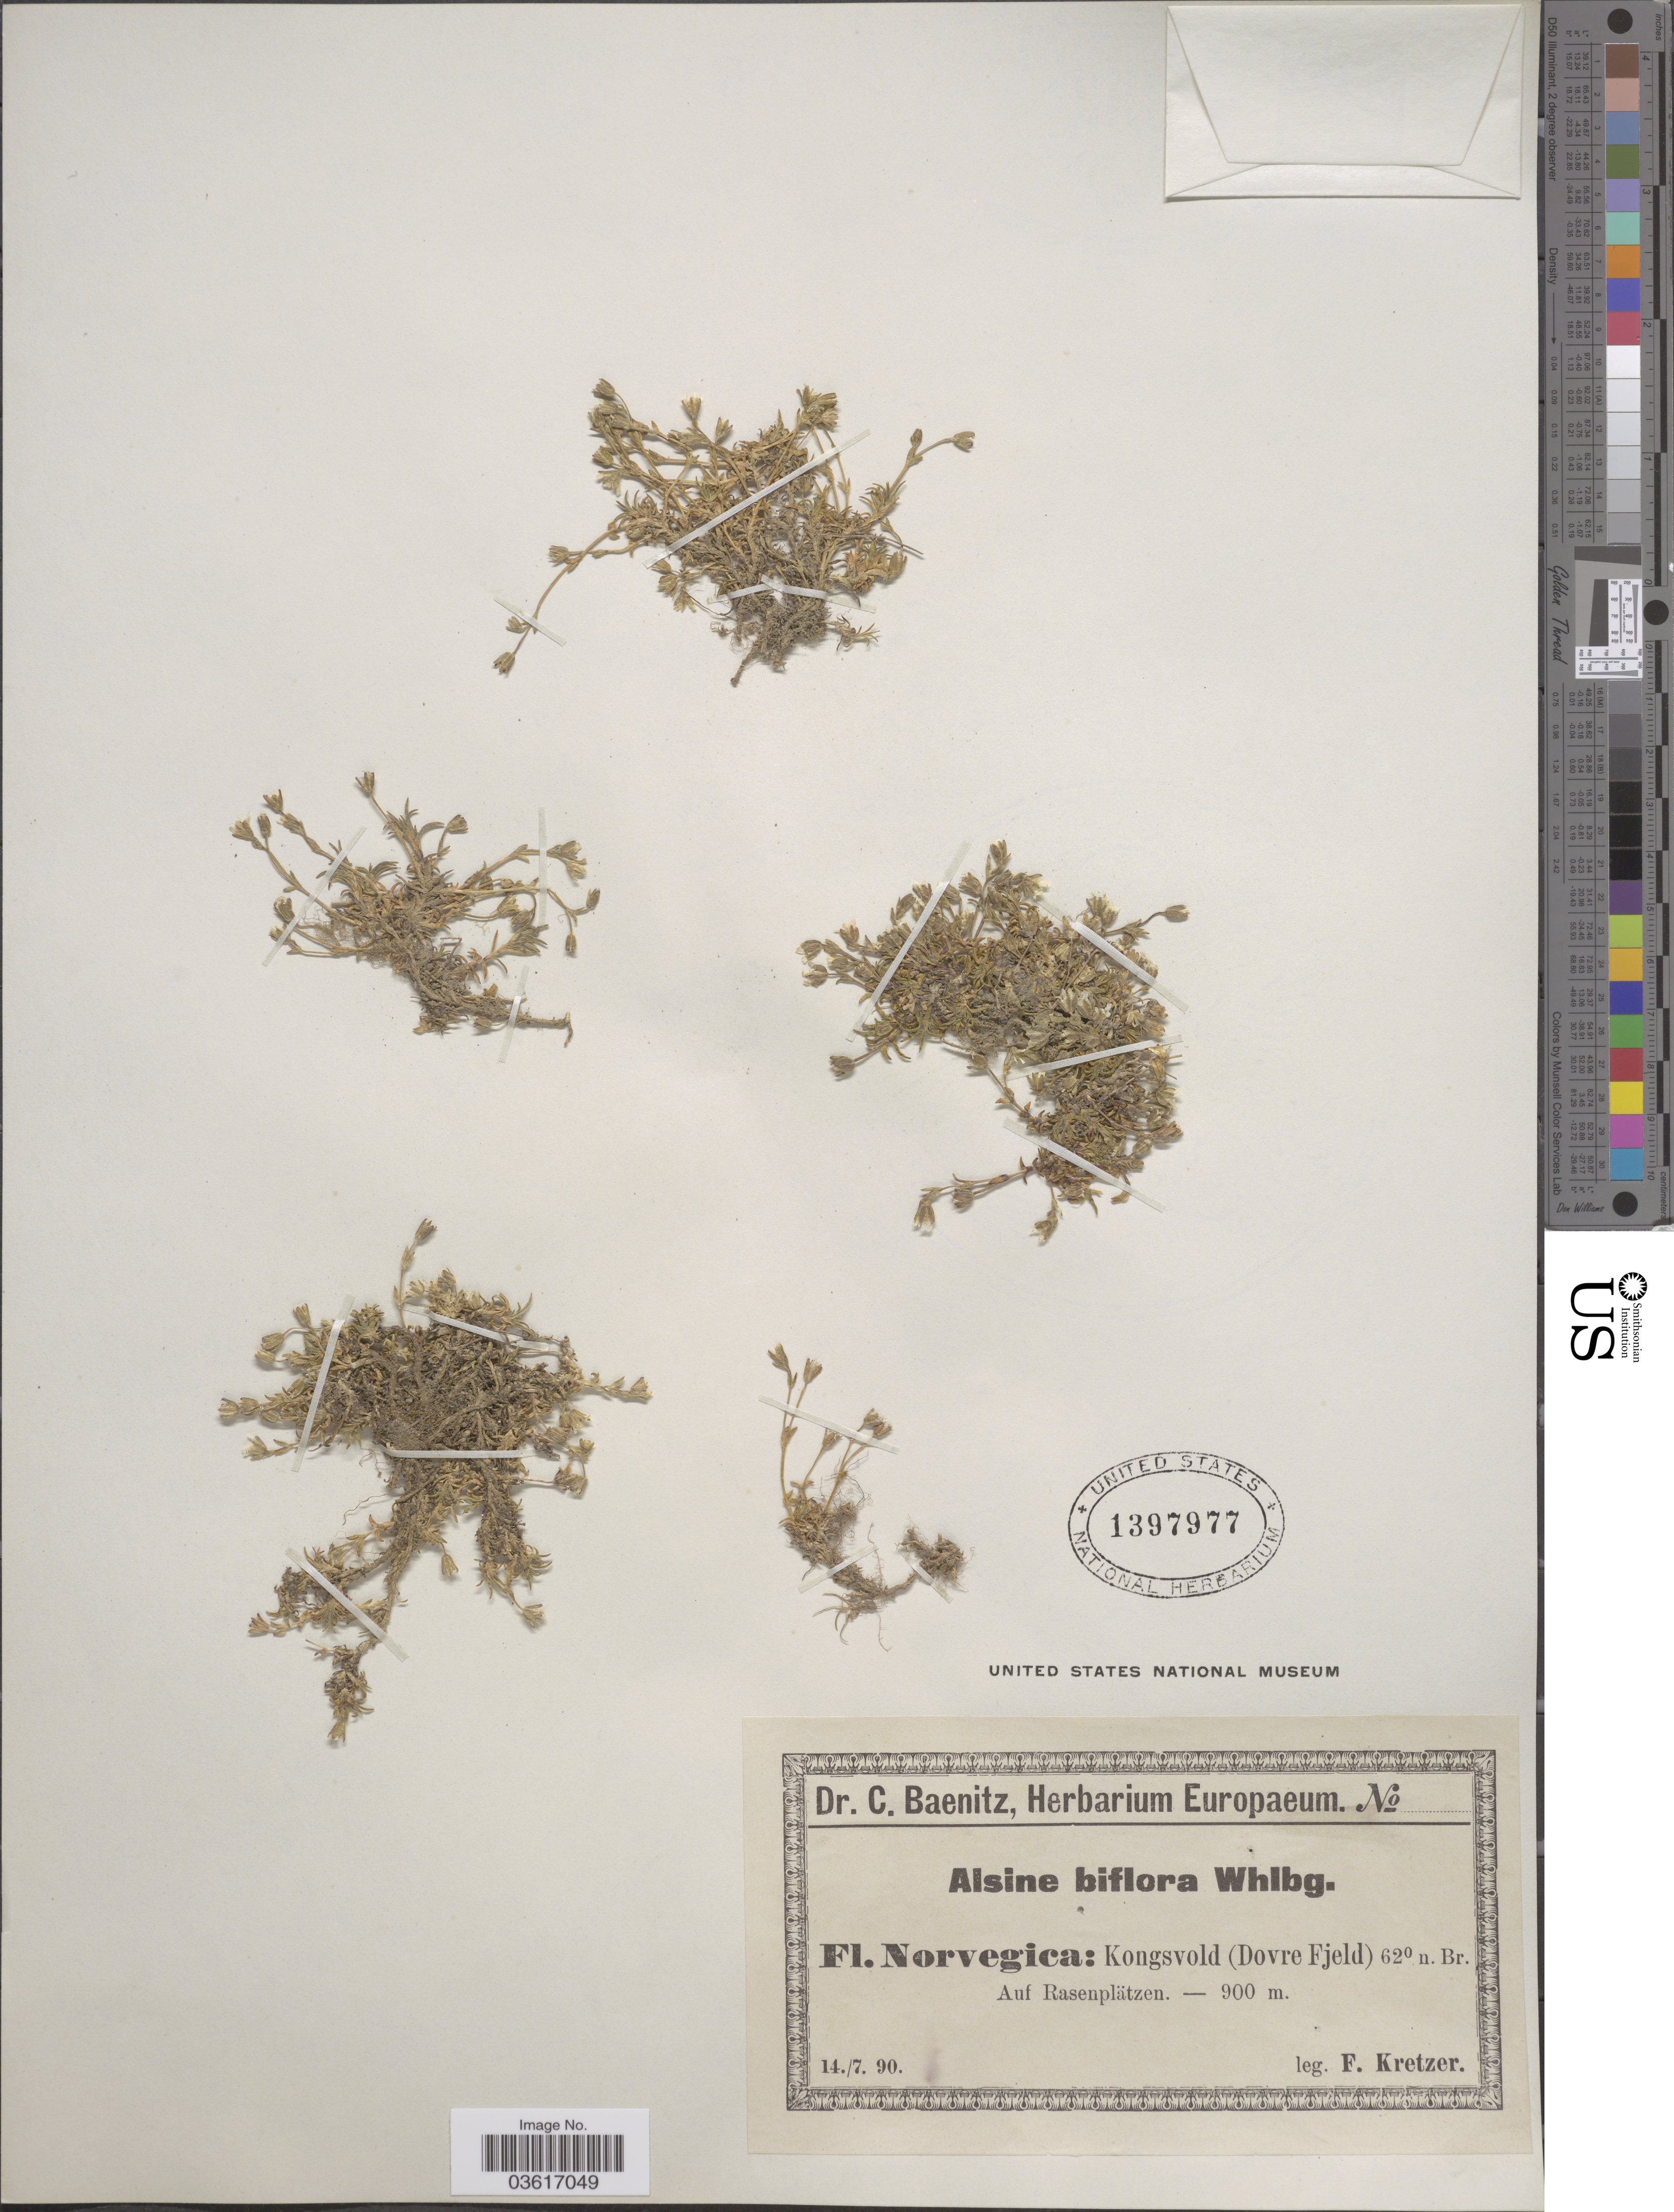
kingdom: Plantae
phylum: Tracheophyta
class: Magnoliopsida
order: Caryophyllales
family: Caryophyllaceae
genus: Cherleria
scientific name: Cherleria biflora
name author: (L.) A.J. Moore & Dillenb.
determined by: Strong, M. T., (US), Smithsonian Institution - National Museum of Natural History (UNITED STATES)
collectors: F. Kretzer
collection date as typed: Transcribed d/m/y: 14/7/90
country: Norway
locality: Norvegica: Kongsvold (Dovre Fjeld).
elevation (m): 900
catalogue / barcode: US 1397977